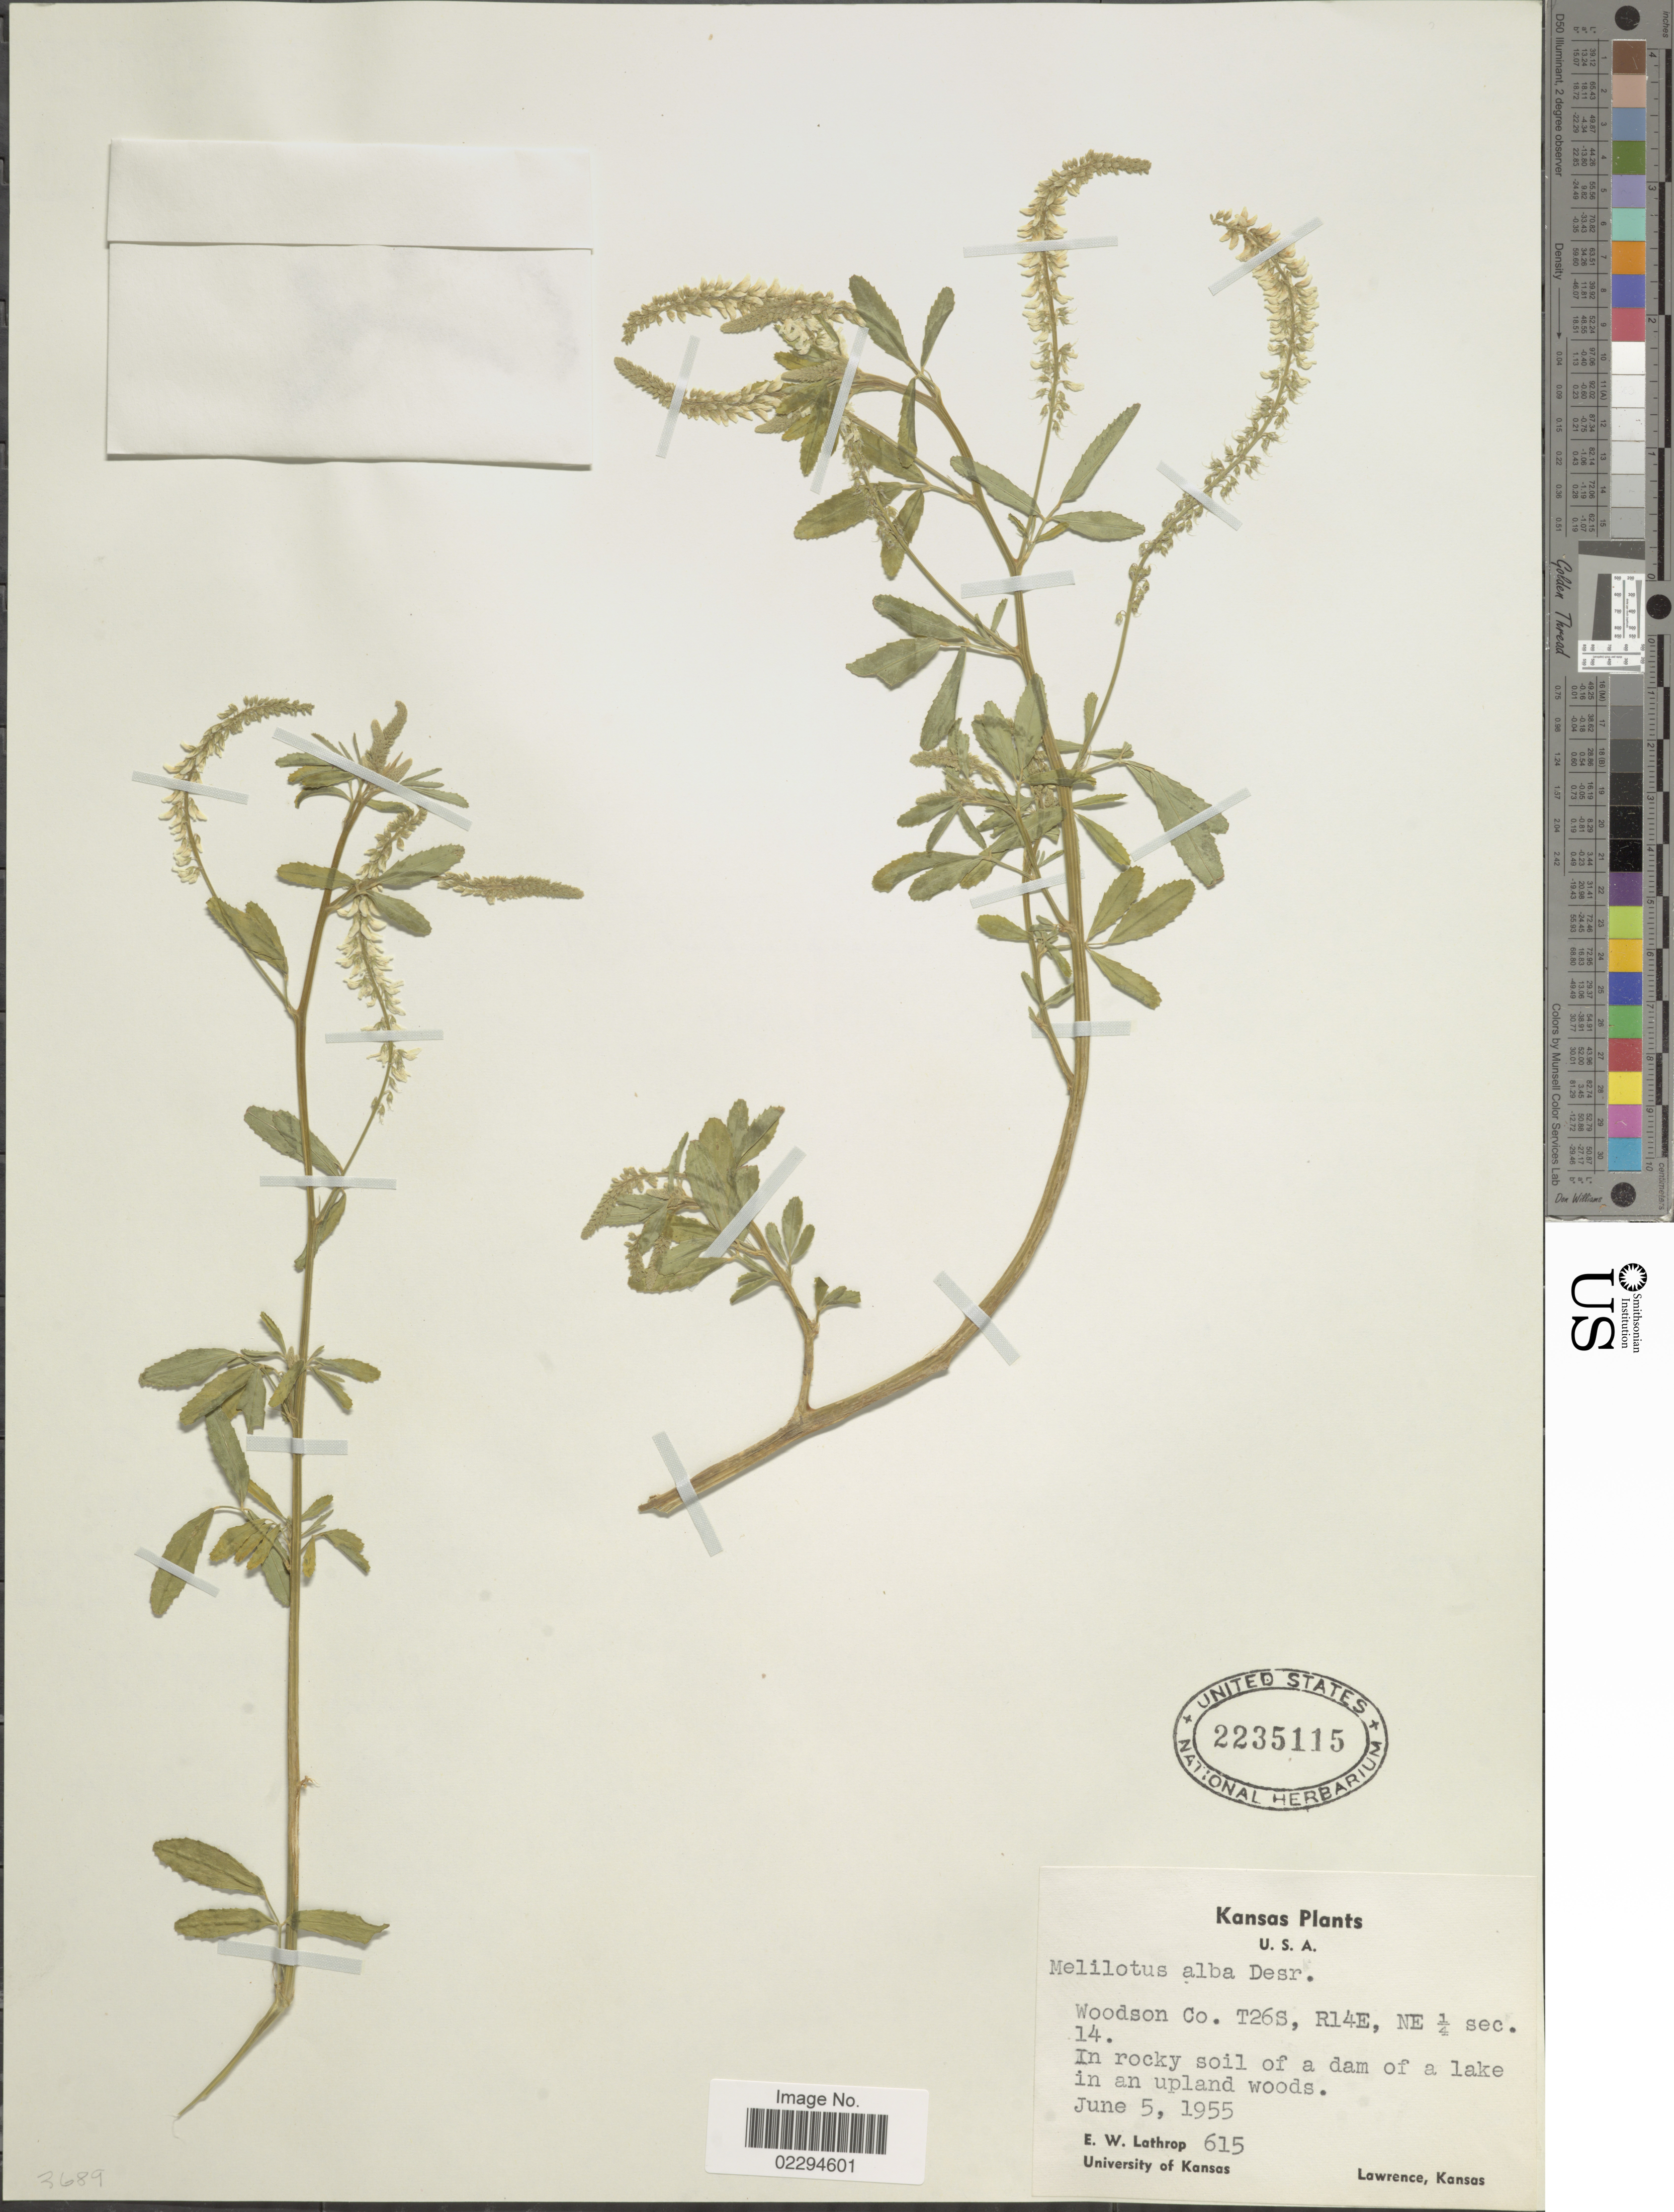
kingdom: Plantae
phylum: Tracheophyta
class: Magnoliopsida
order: Fabales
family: Fabaceae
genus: Melilotus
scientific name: Melilotus albus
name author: Medik.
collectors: E. W. Lathrop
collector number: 615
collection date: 1955-06-05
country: United States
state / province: Kansas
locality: Woodson Co. T26S, R14E, NE ¼ sec. 14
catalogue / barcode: US 2235115